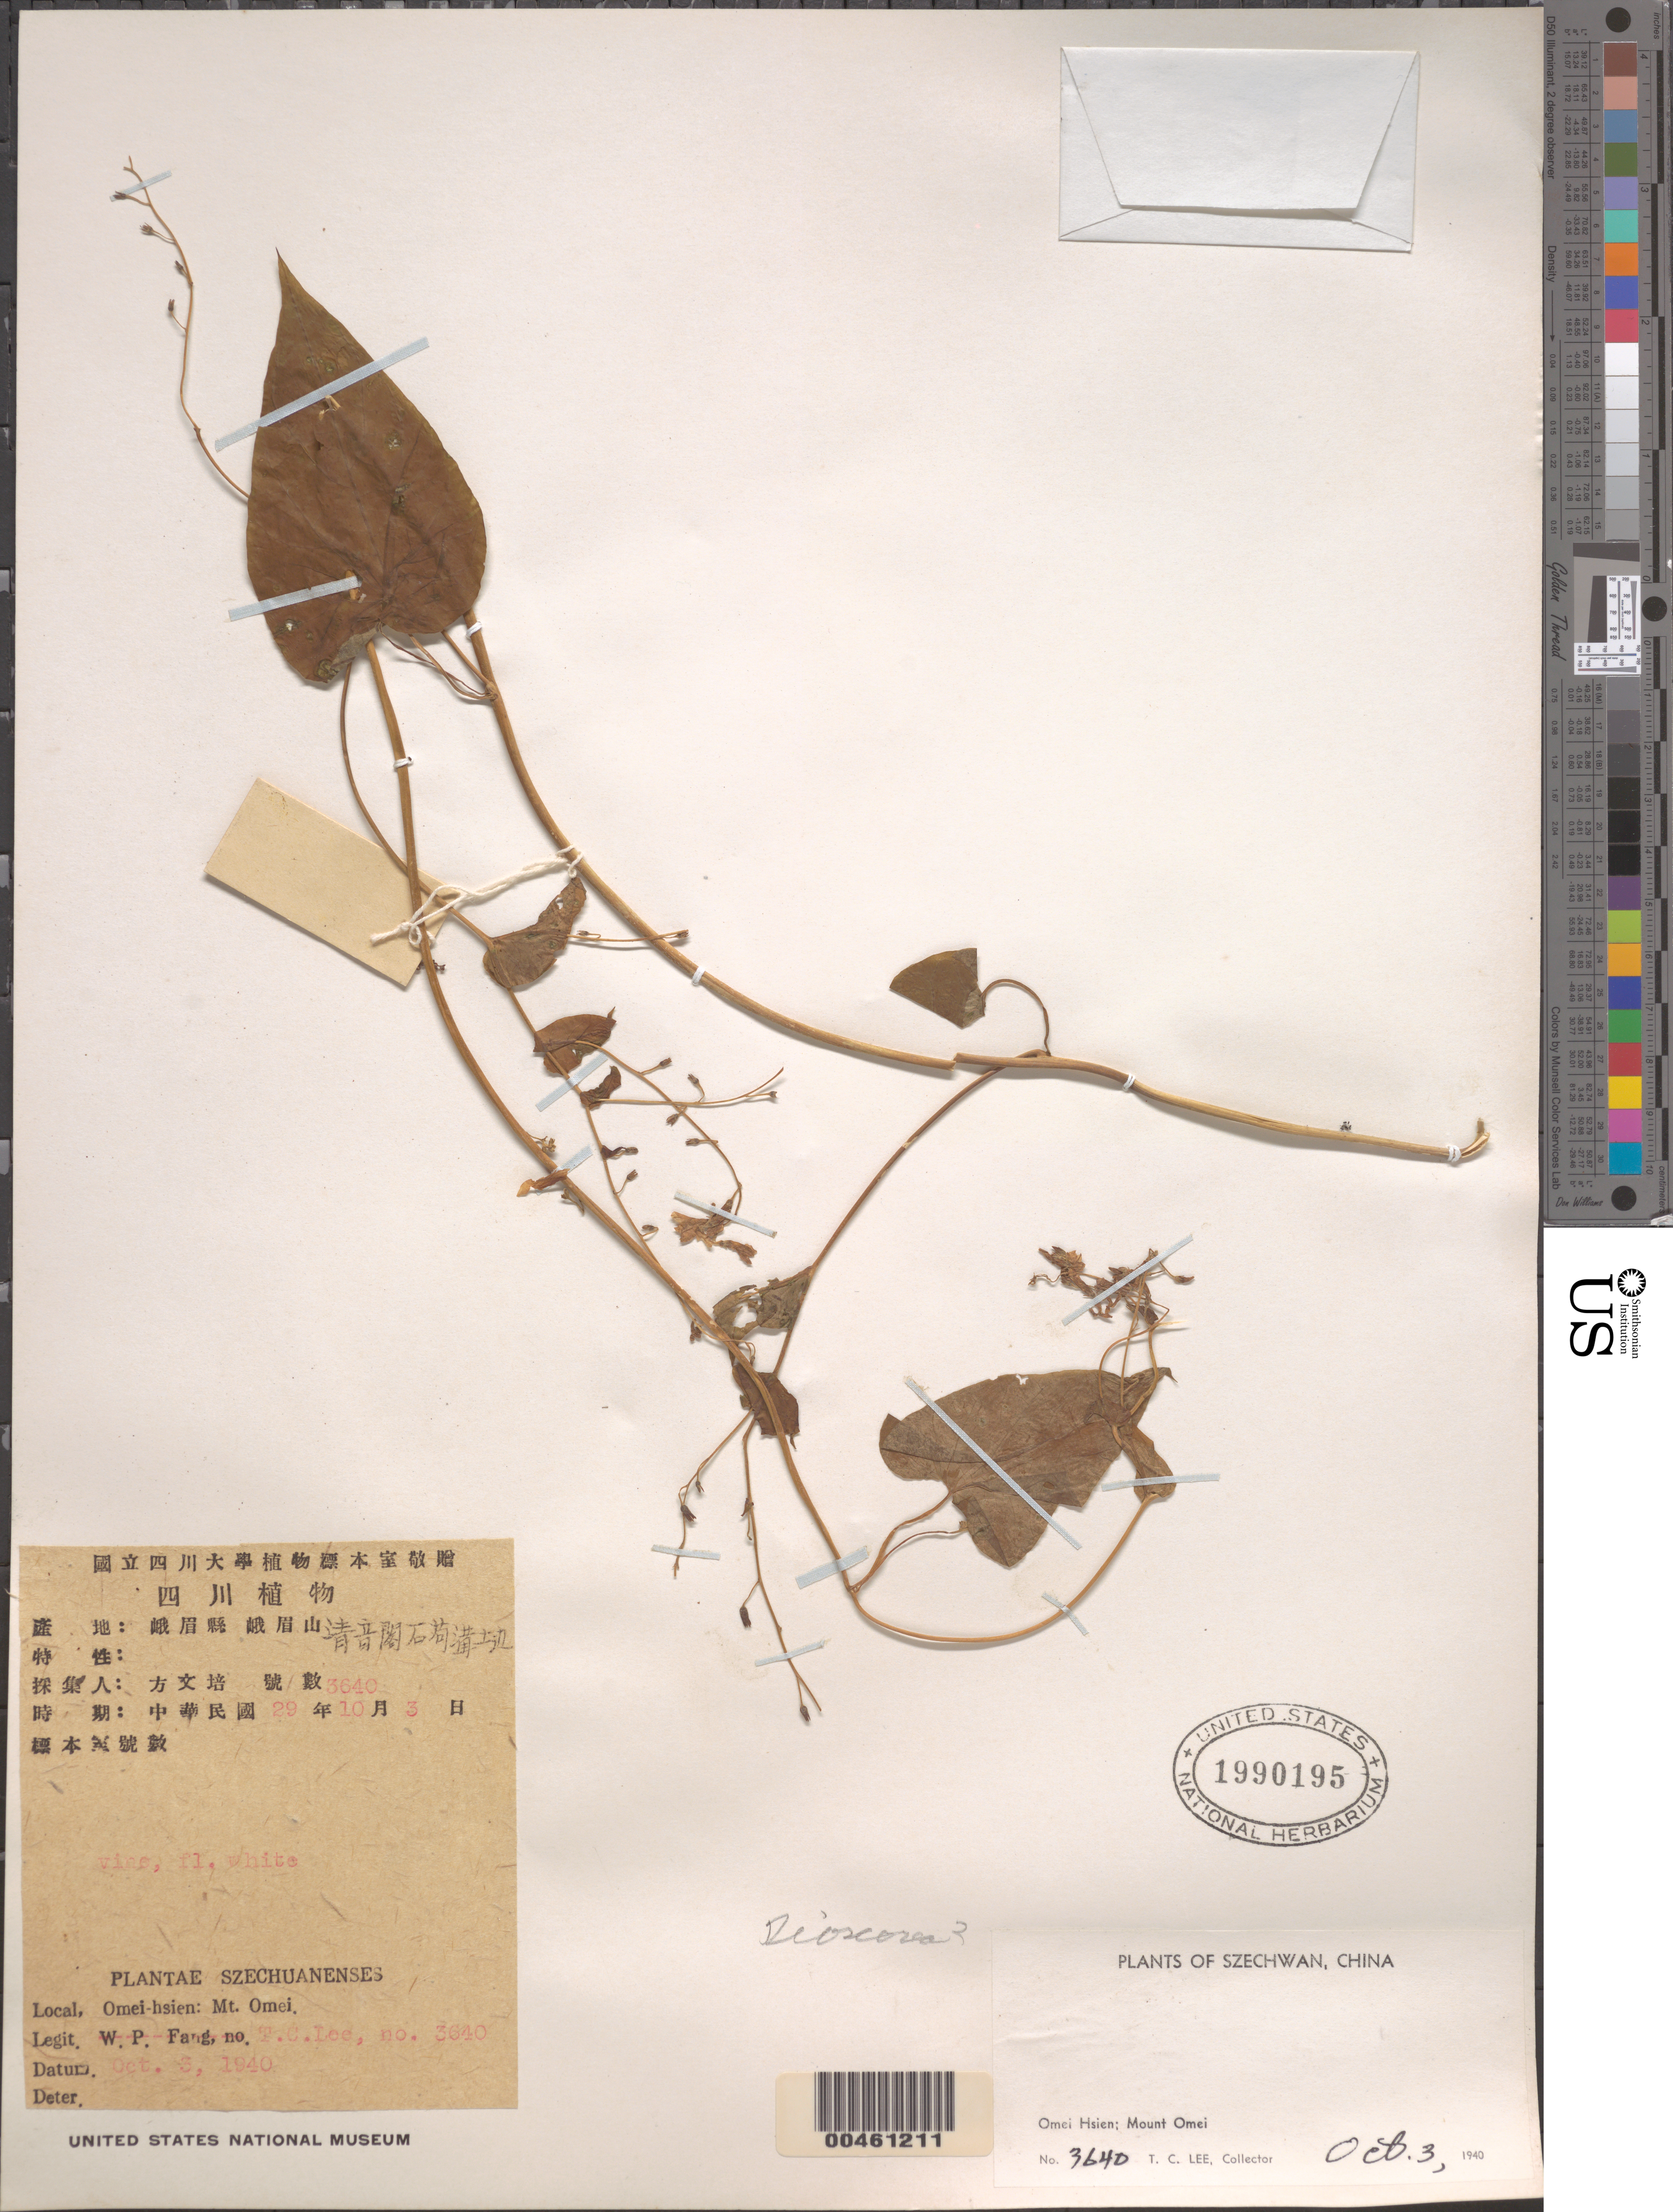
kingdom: Plantae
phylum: Tracheophyta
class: Liliopsida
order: Dioscoreales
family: Dioscoreaceae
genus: Dioscorea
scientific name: Dioscorea sp.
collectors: T. Lee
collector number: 3640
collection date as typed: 03 Oct 1940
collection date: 1940-10-03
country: China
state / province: Sichuan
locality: Mount Omei, O-mei Hsien (district) or Emei Xian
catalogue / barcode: US 1990195